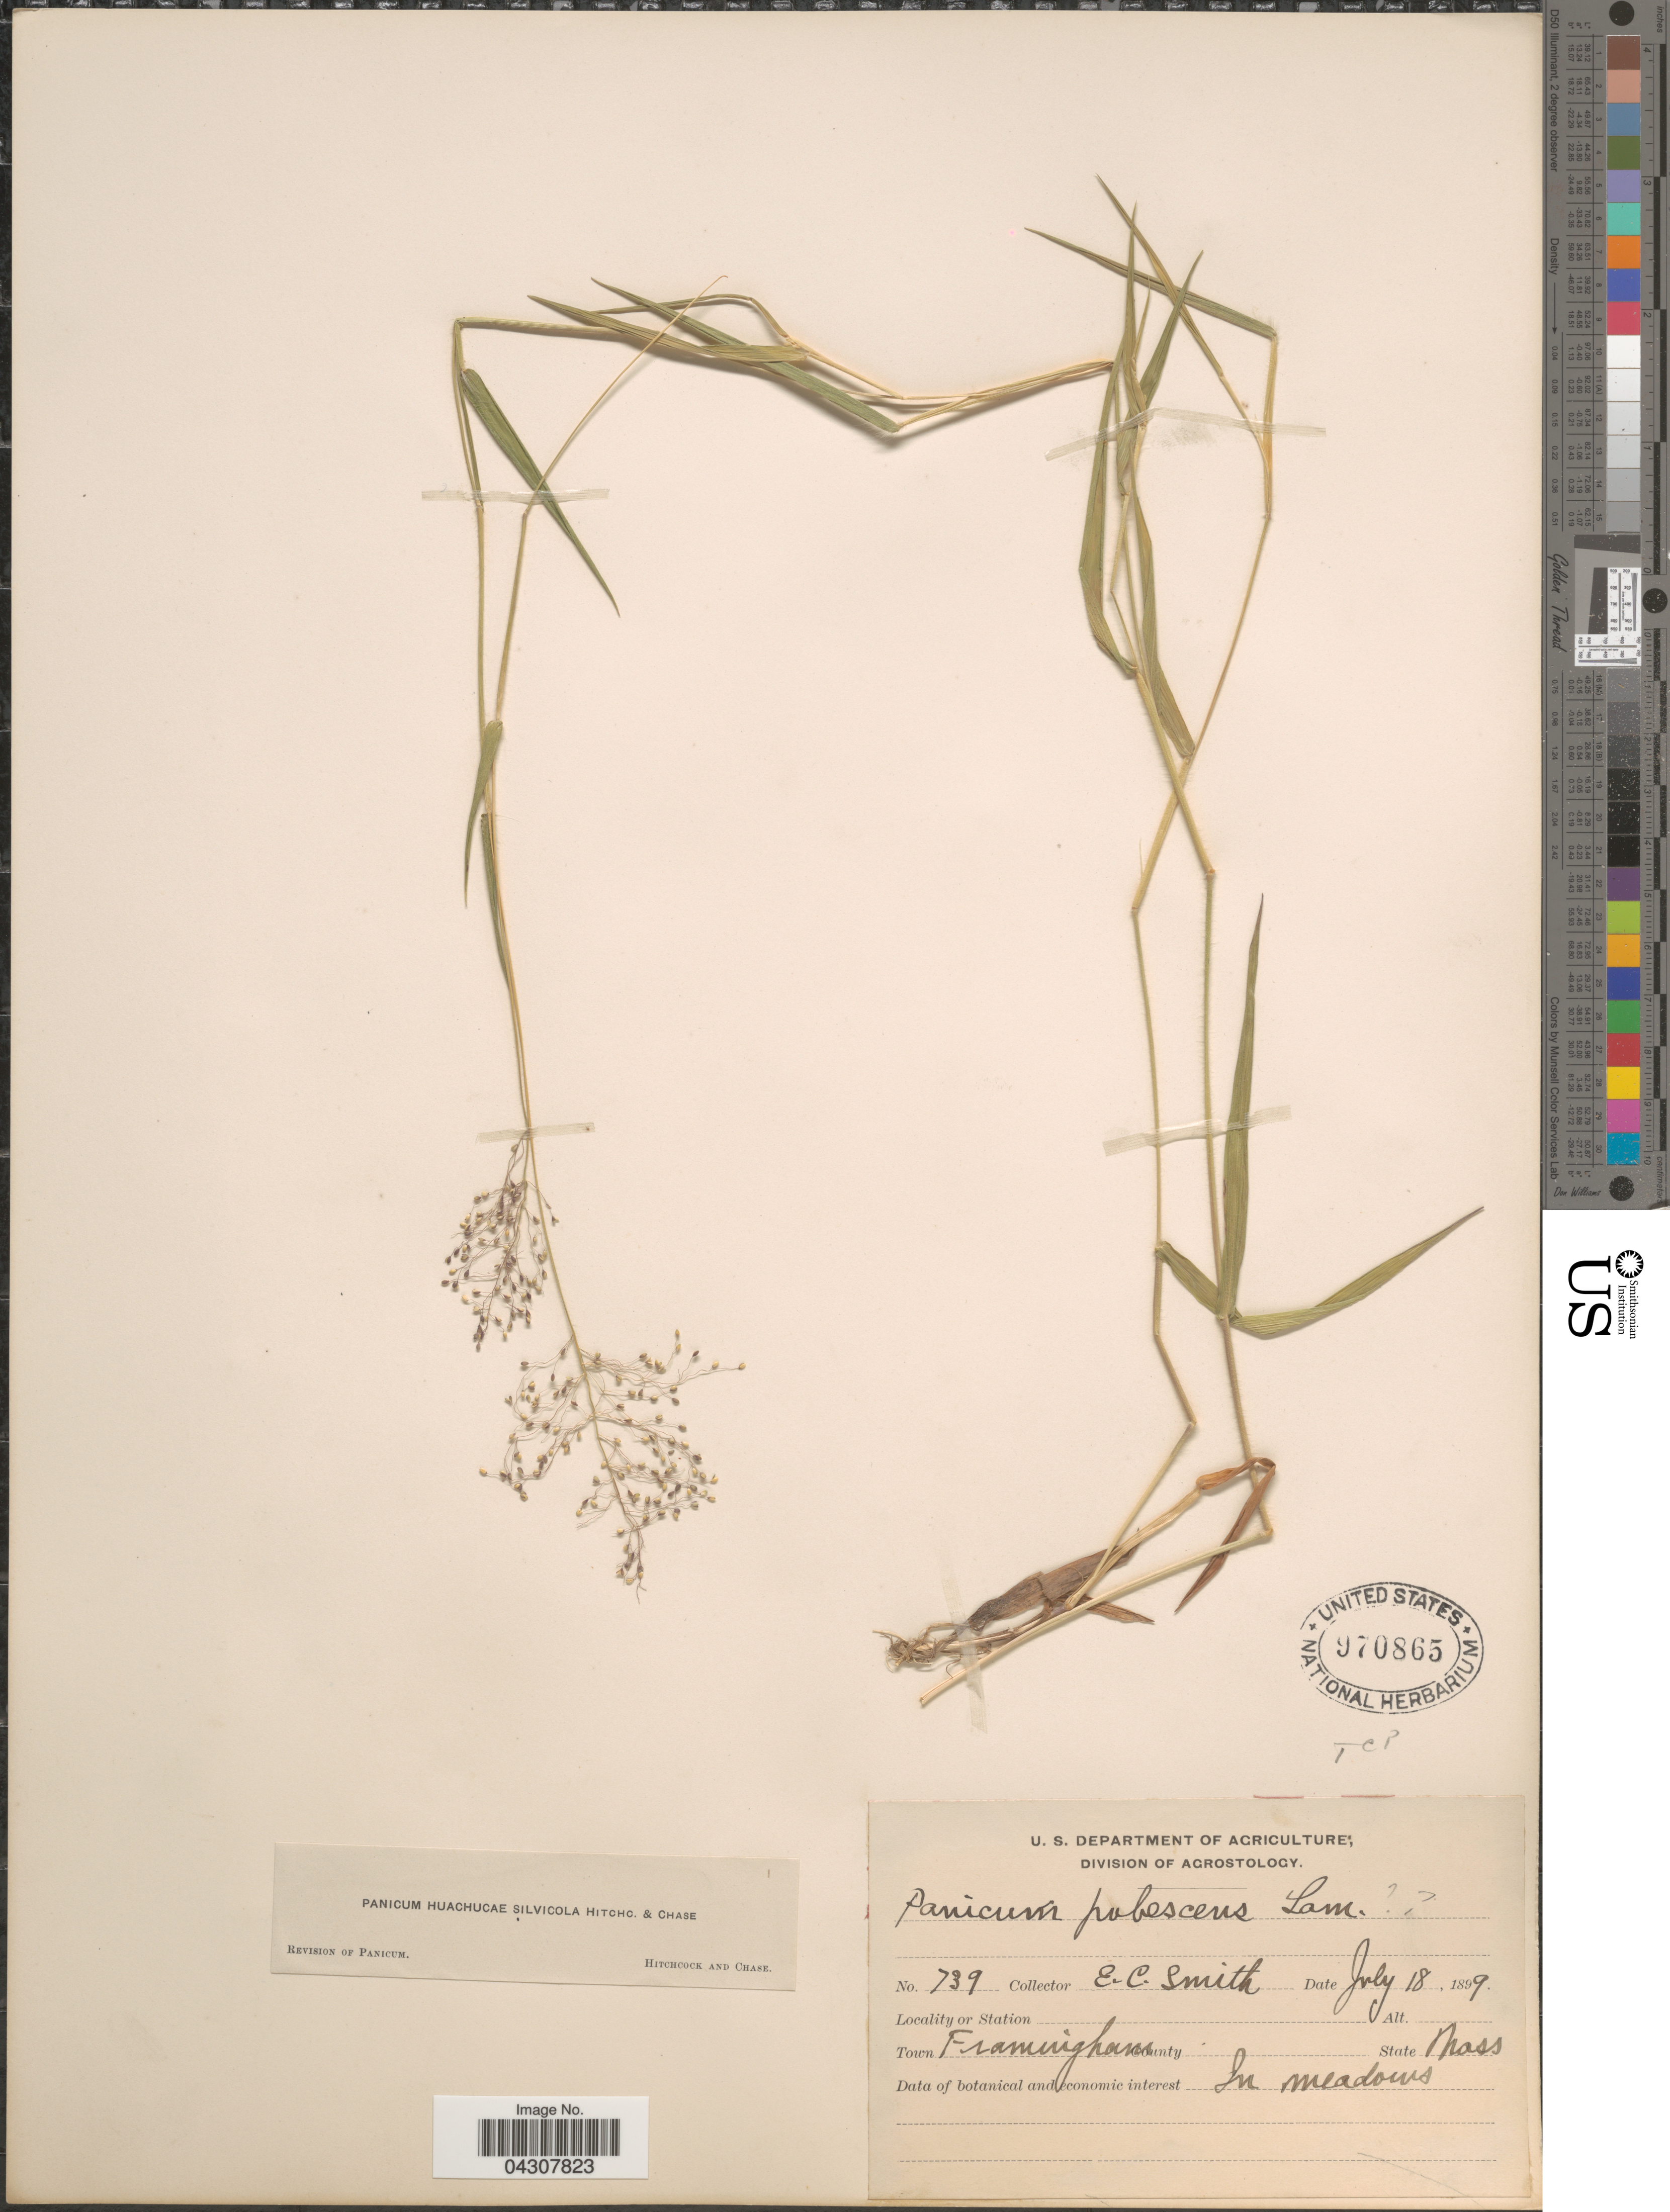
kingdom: Plantae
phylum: Tracheophyta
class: Liliopsida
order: Poales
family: Poaceae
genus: Dichanthelium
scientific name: Dichanthelium acuminatum var. acuminatum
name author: (Sw.) Gould & C.A. Clark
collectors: E. Smith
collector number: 739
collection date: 1899-07-18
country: United States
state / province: Massachusetts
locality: Town Framingham. In meadows.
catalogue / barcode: US 970865